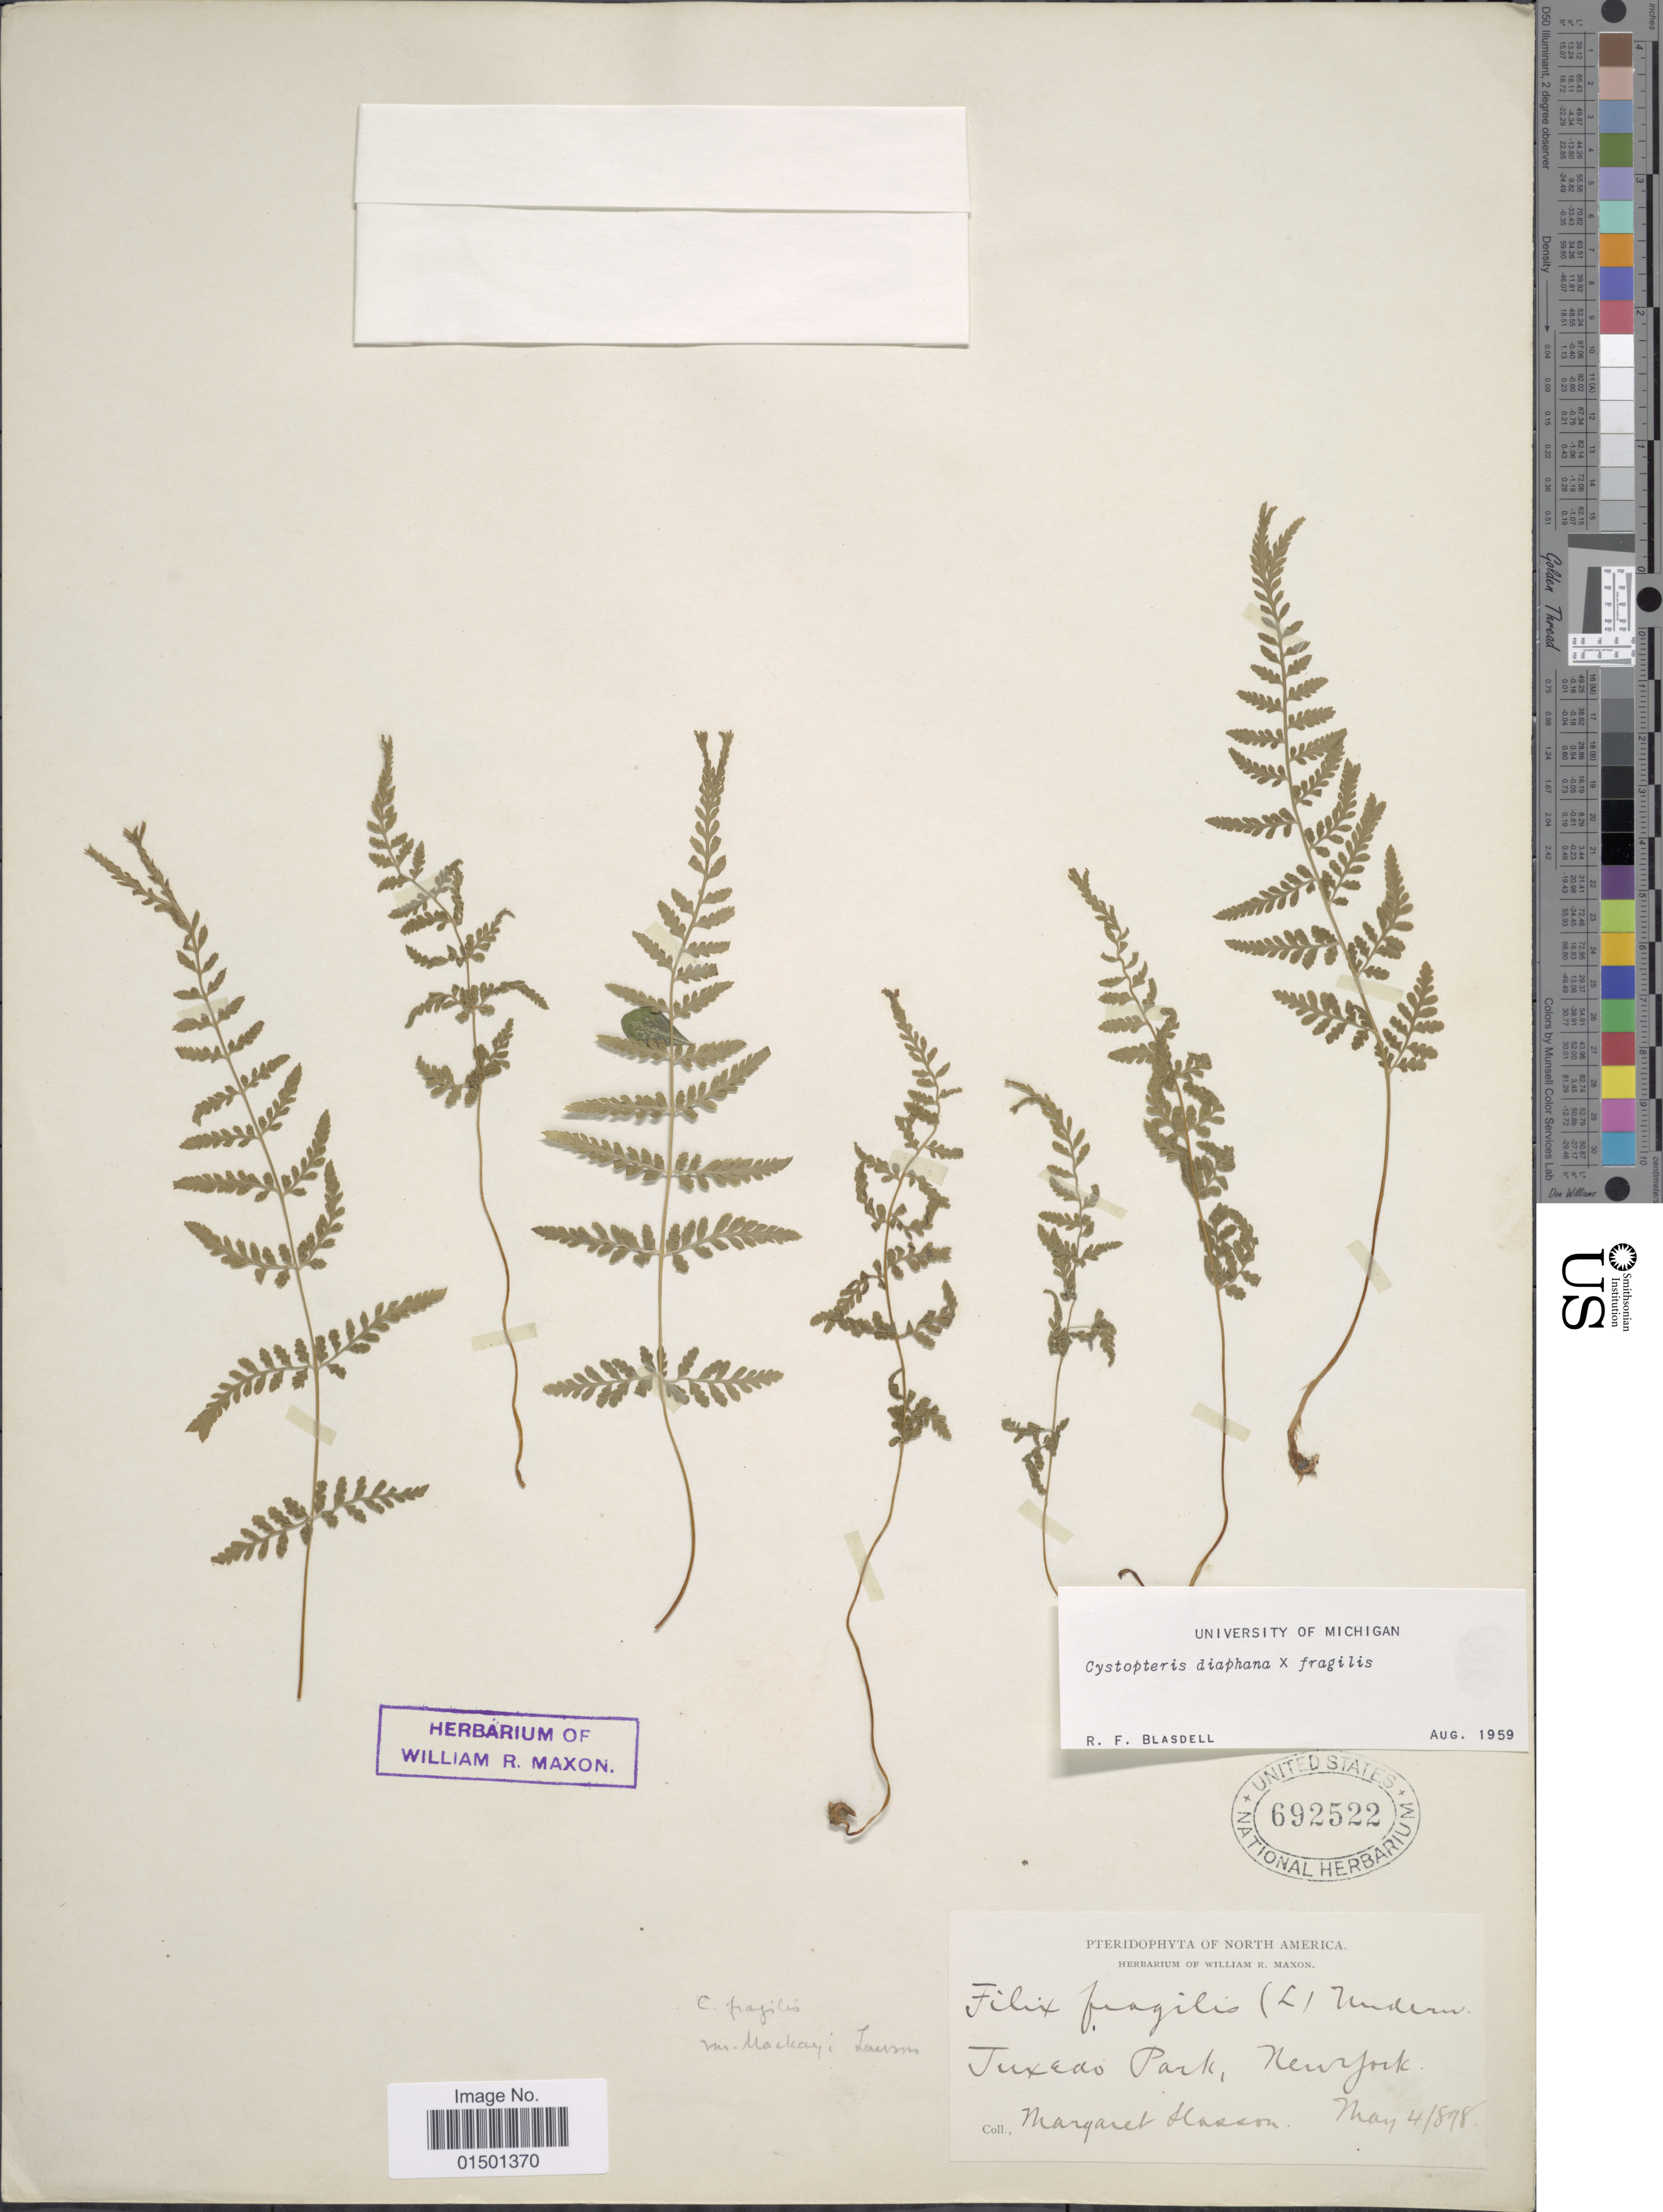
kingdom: Plantae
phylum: Tracheophyta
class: Polypodiopsida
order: Polypodiales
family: Cystopteridaceae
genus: Cystopteris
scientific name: Cystopteris diaphana x C. fragilis (L.) Bernh.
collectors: M. Hasson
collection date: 1898-05-04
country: United States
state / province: New York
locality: Tuxedo Park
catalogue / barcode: US 692522